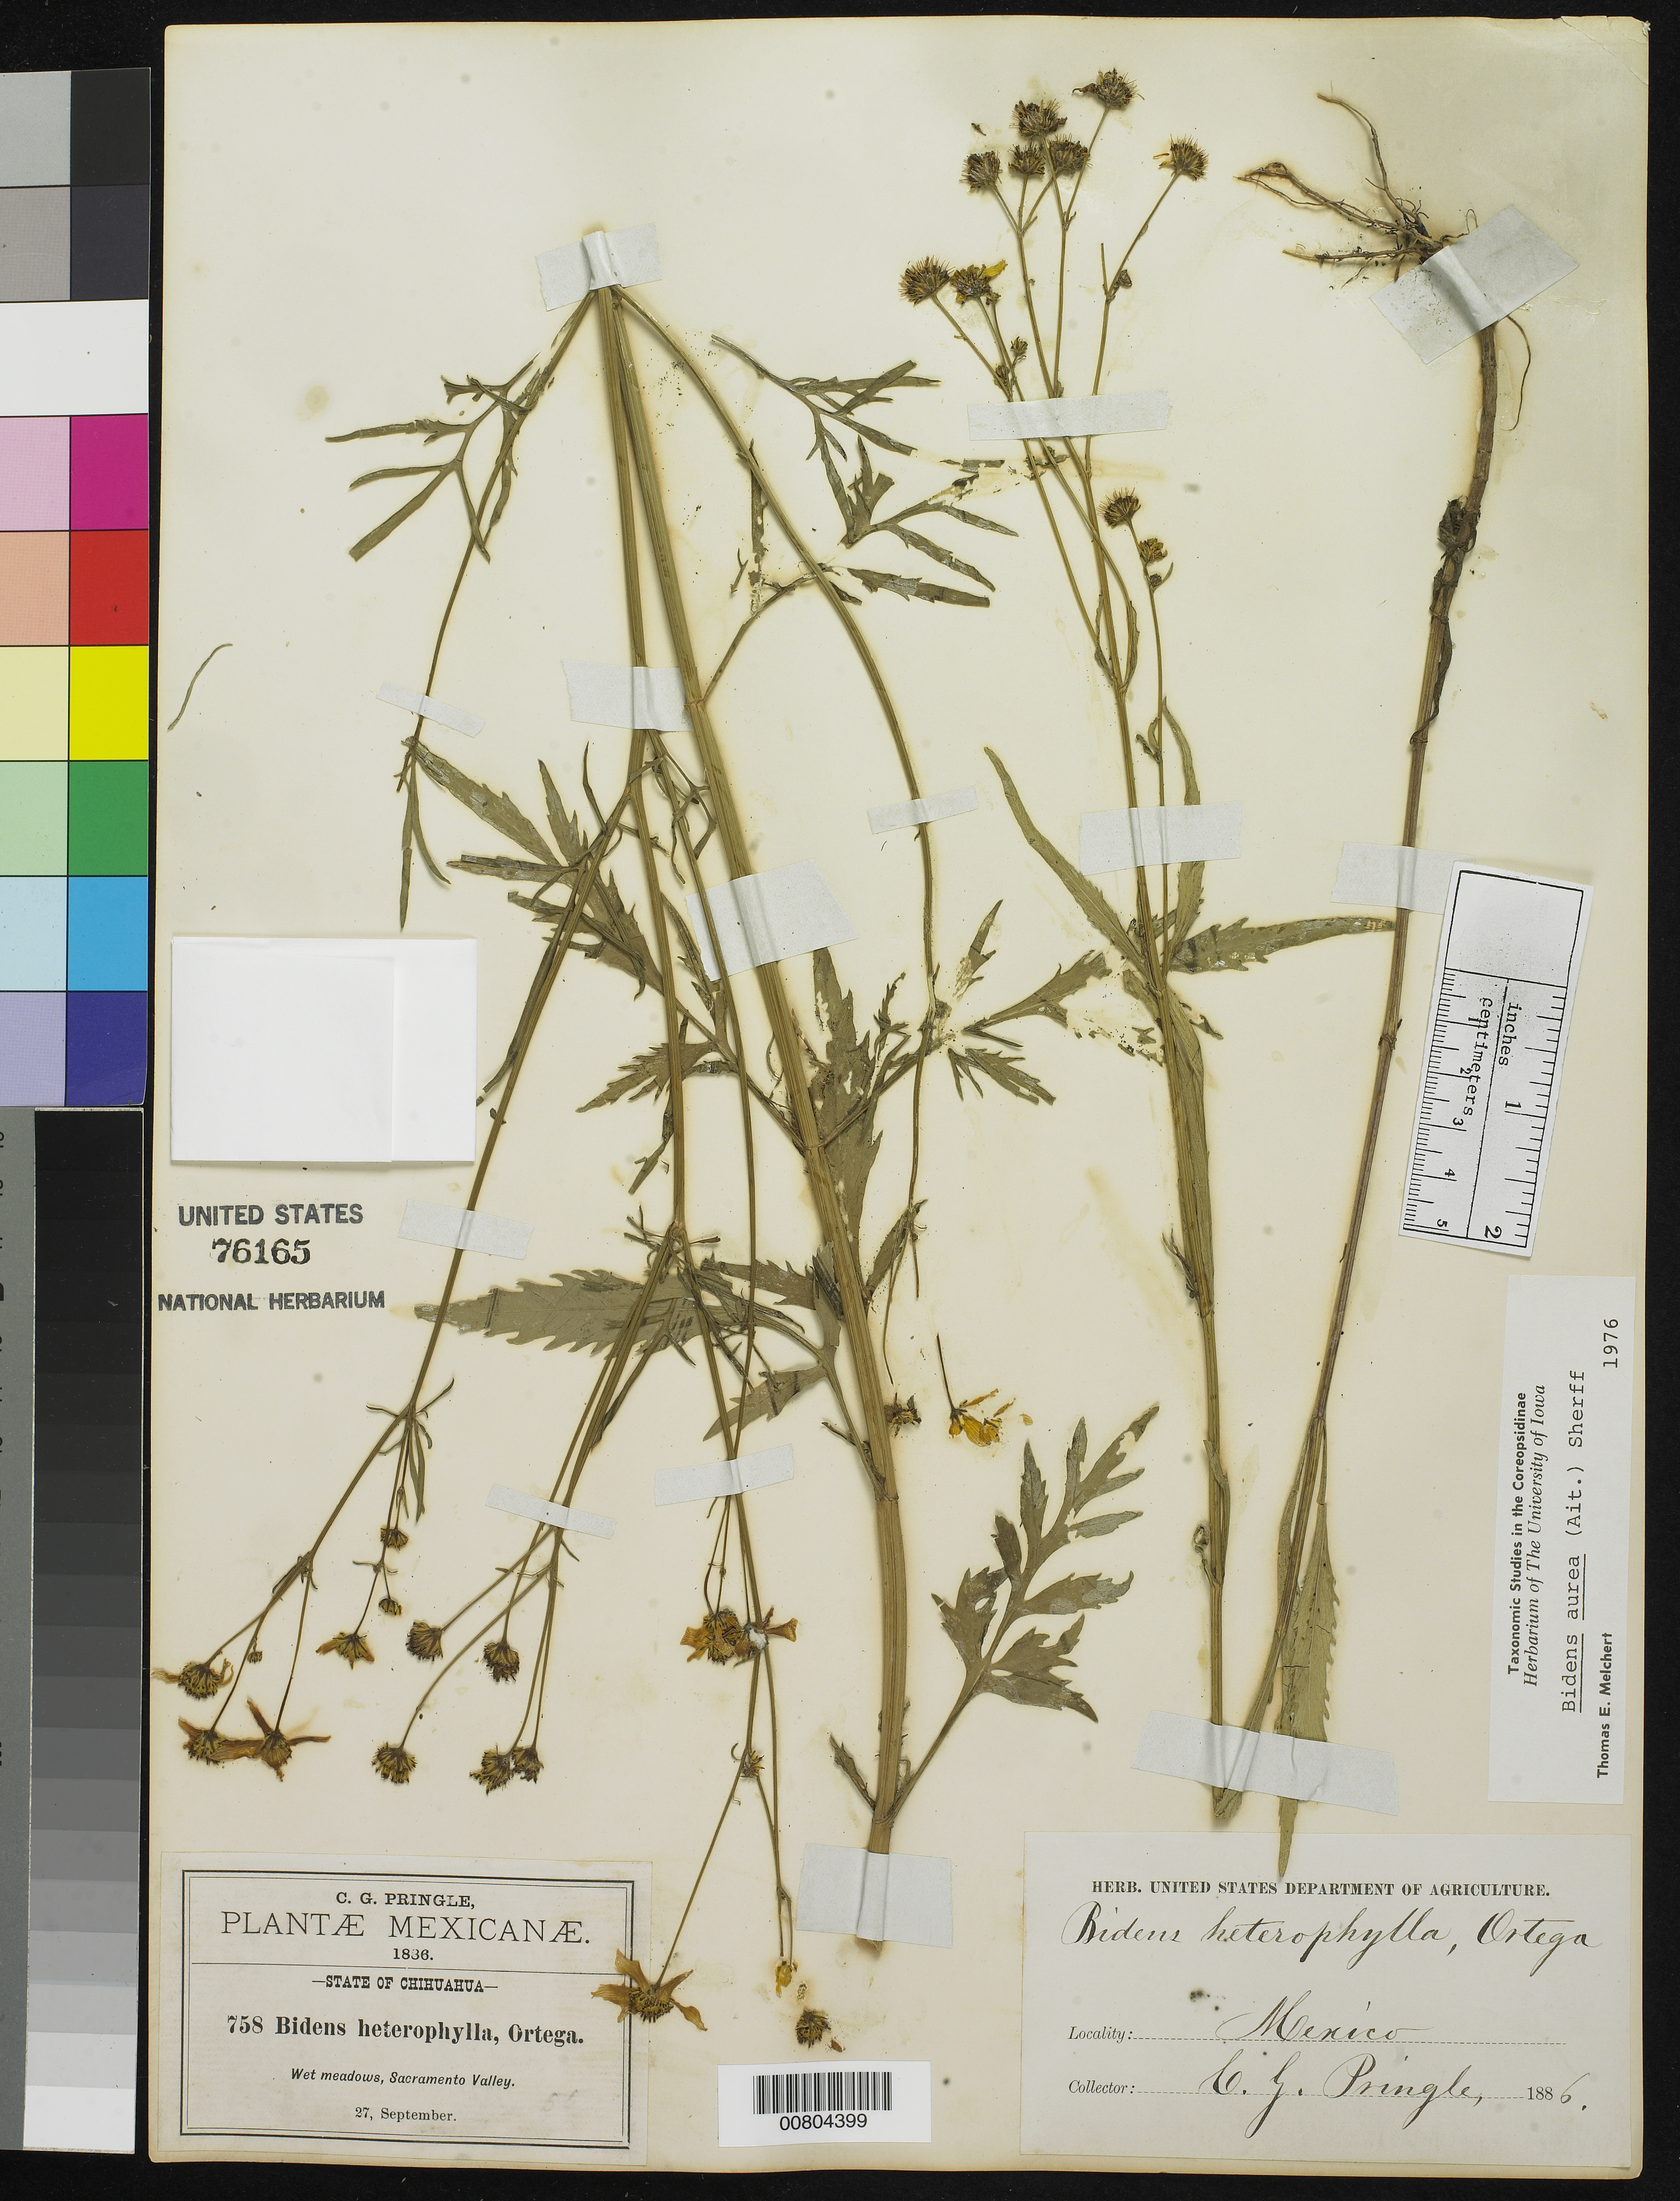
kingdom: Plantae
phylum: Tracheophyta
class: Magnoliopsida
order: Asterales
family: Asteraceae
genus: Bidens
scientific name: Bidens aurea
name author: (Aiton) Sherff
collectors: C. G. Pringle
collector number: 758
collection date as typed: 27 Sep 1886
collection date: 1886-09-27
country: Mexico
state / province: Chihuahua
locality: Sacramento Valley, State of Chihuahua.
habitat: Wet meadows.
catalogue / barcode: US 76165